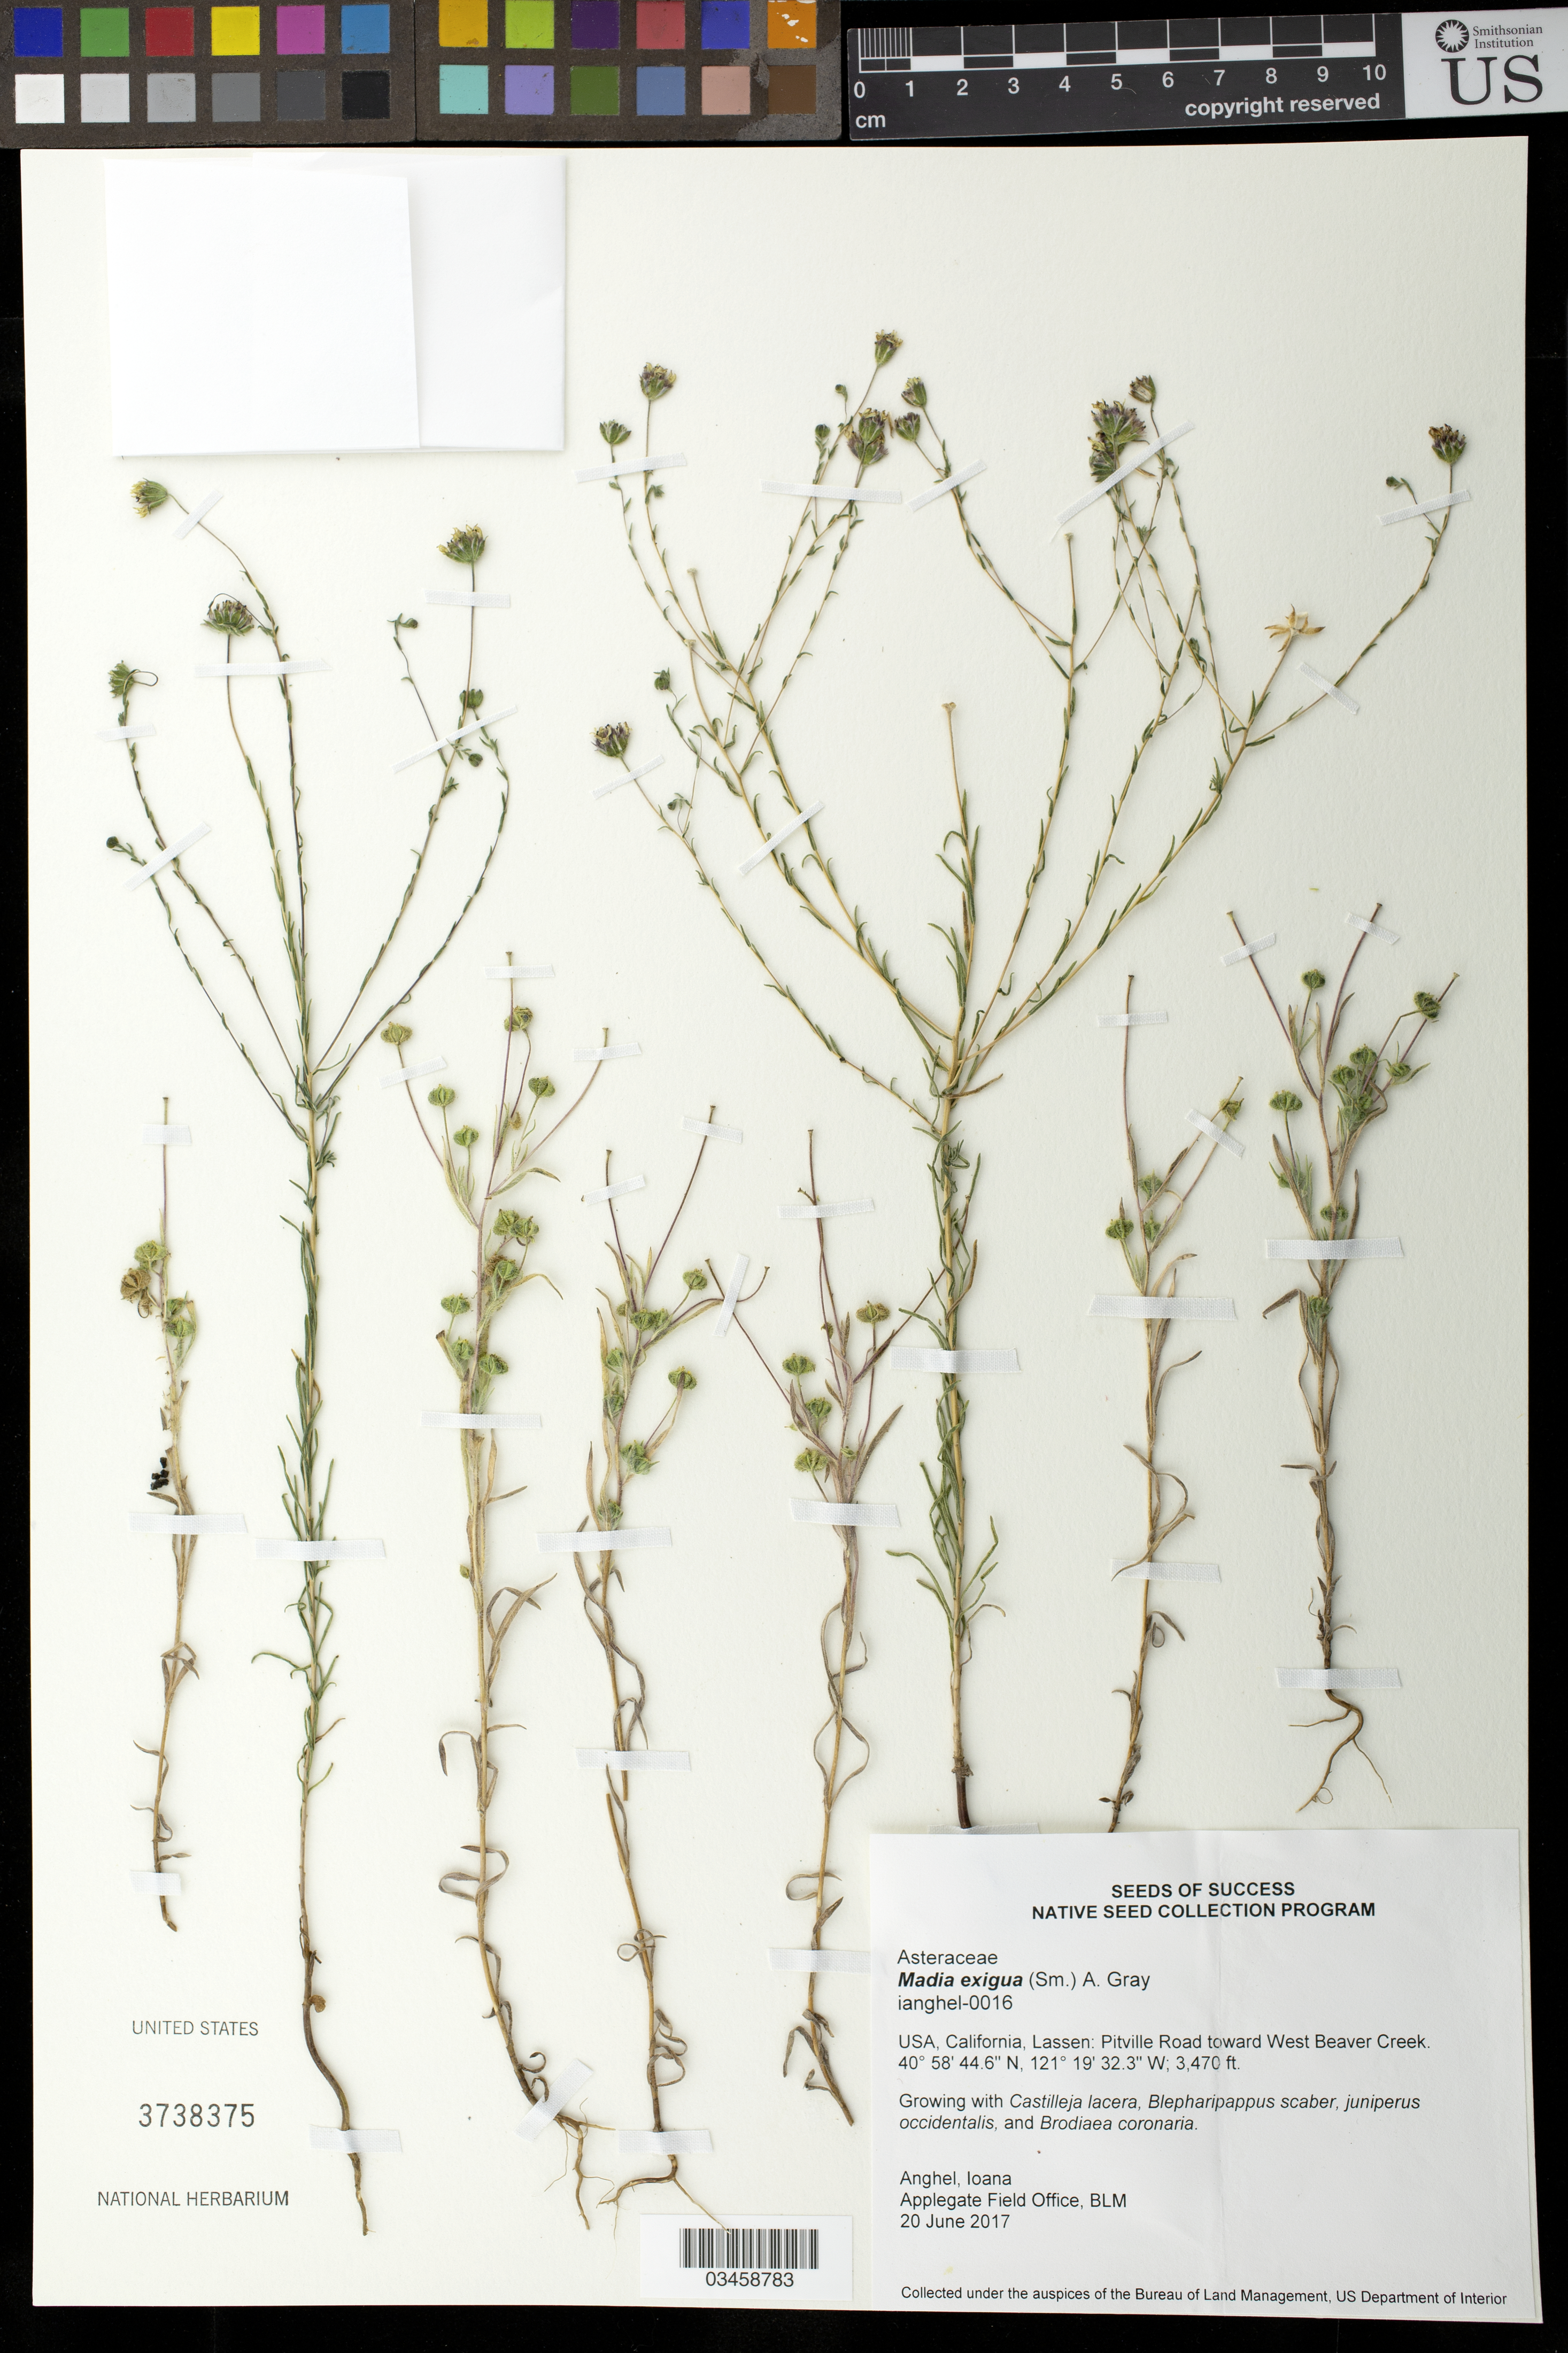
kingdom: Plantae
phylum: Tracheophyta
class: Magnoliopsida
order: Asterales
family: Asteraceae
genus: Madia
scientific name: Madia exigua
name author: (Sm.) A. Gray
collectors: I. Anghel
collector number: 0016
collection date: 2017-06-20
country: United States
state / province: California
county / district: Lassen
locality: Pitville Road toward West Beaver Creek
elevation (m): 1058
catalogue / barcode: US 3738375